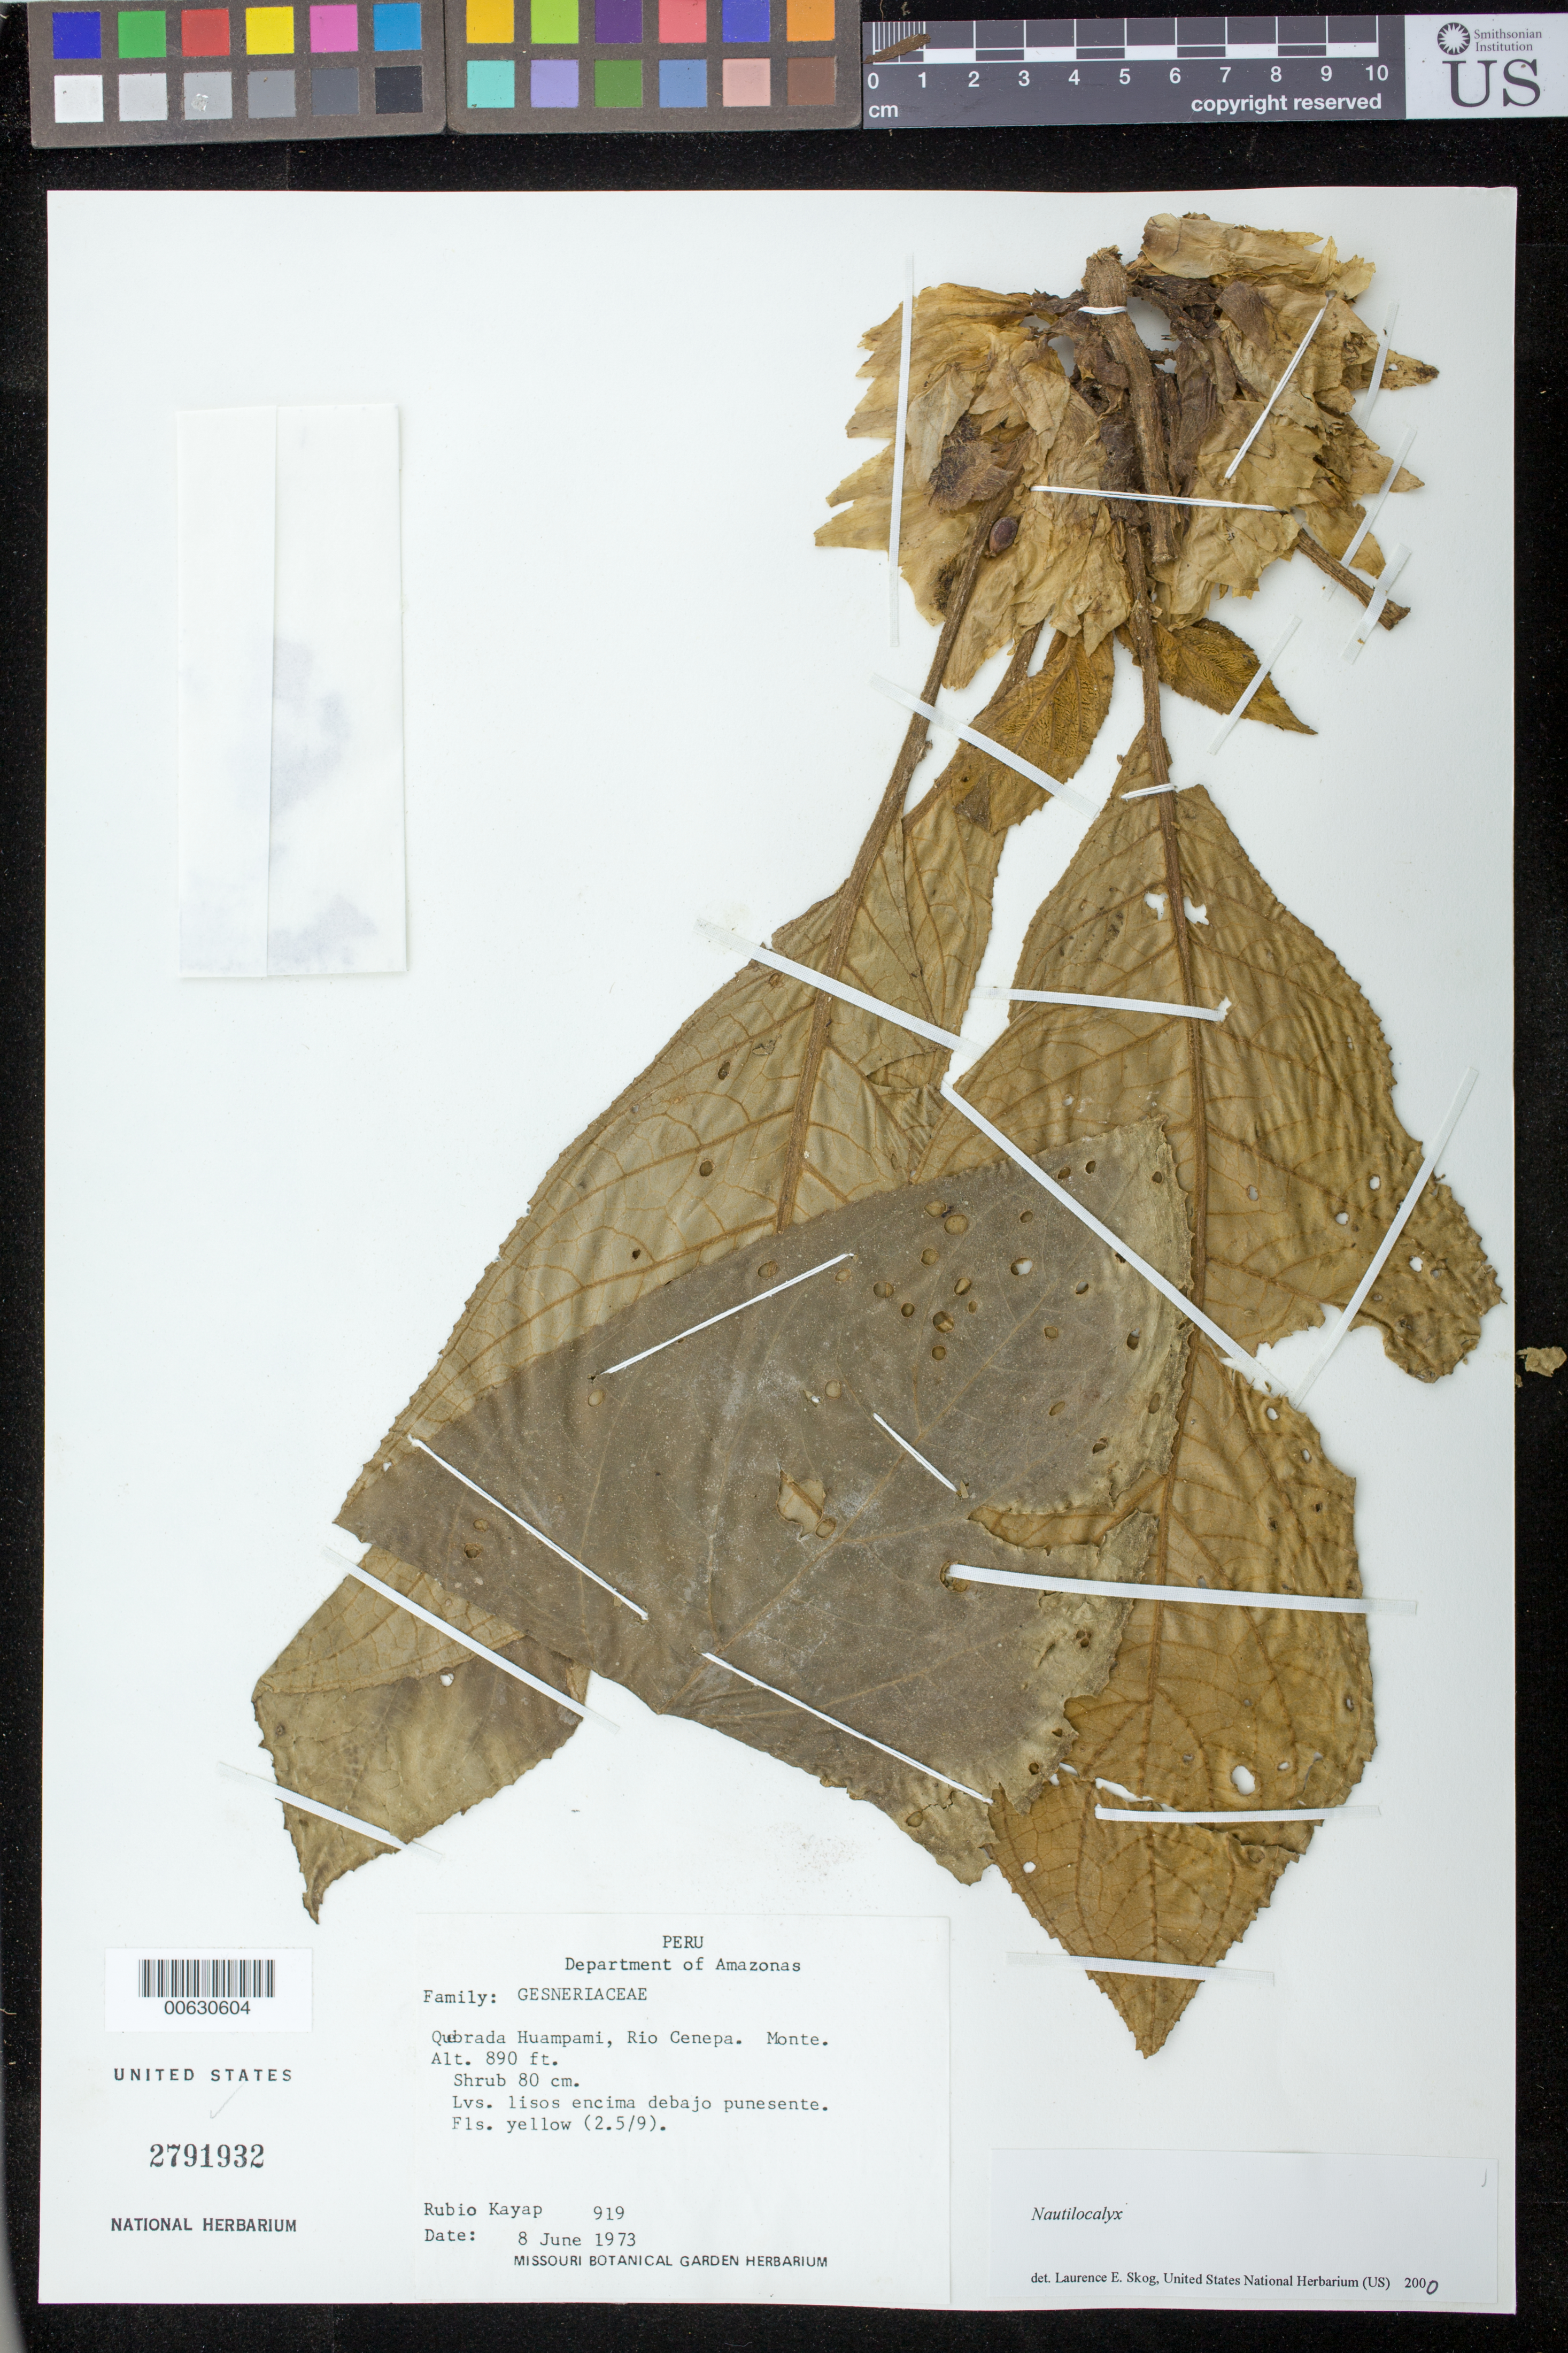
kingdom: Plantae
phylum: Tracheophyta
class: Magnoliopsida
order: Lamiales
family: Gesneriaceae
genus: Nautilocalyx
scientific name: Nautilocalyx pallidus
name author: (Sprague) C. Sprague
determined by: Skog, Laurence E.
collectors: R. Kayap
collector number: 919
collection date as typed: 08 Jun 1973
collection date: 1973-06-08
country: Peru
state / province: Amazonas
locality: Quebrada Huampami, Rio Cenepa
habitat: Monte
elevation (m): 271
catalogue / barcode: US 2791932